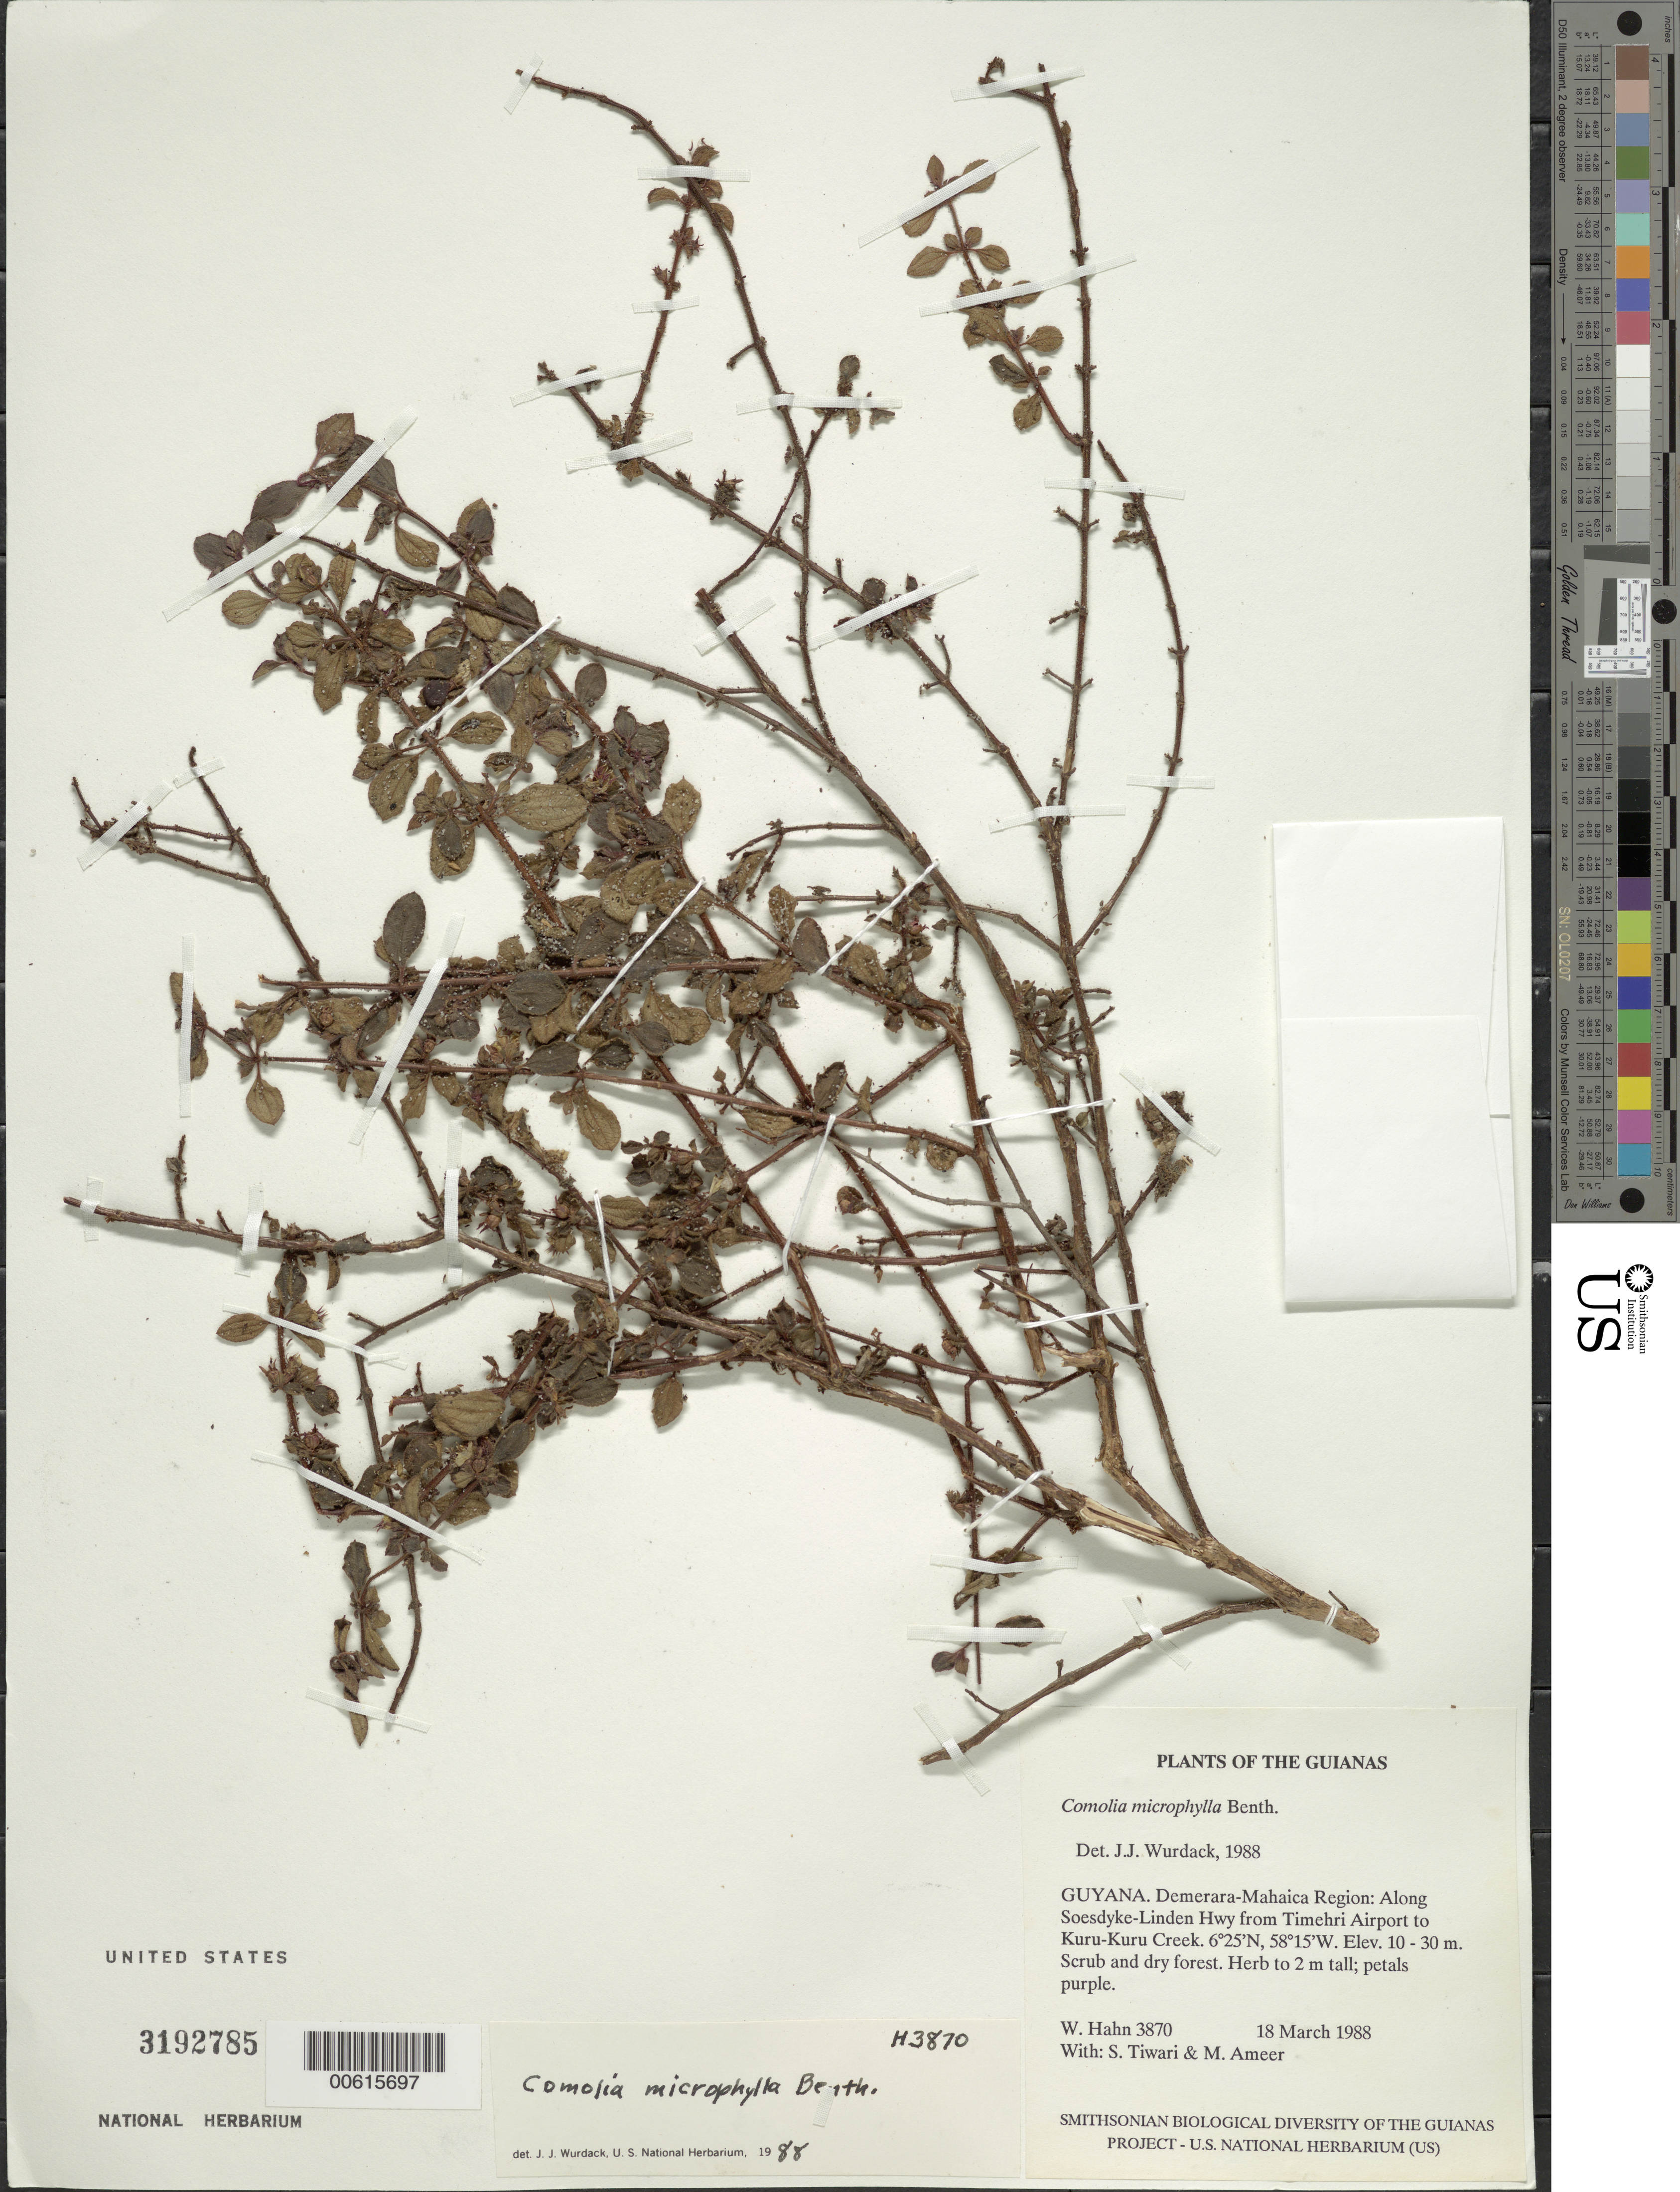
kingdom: Plantae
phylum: Tracheophyta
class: Magnoliopsida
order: Myrtales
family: Melastomataceae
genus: Comolia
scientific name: Comolia microphylla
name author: Benth.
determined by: Wurdack, John J., (US), US (UNITED STATES)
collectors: W. Hahn, S. Tiwari & M. Ameer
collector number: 3870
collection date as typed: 18 March 1988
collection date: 1988-03-18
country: Guyana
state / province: Demerara-Mahaica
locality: Along Soesdyke-Linden Hwy from Timehri Airport to Kuru-Kuru Creek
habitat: Scrub and dry forest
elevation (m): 10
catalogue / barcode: US 3192785